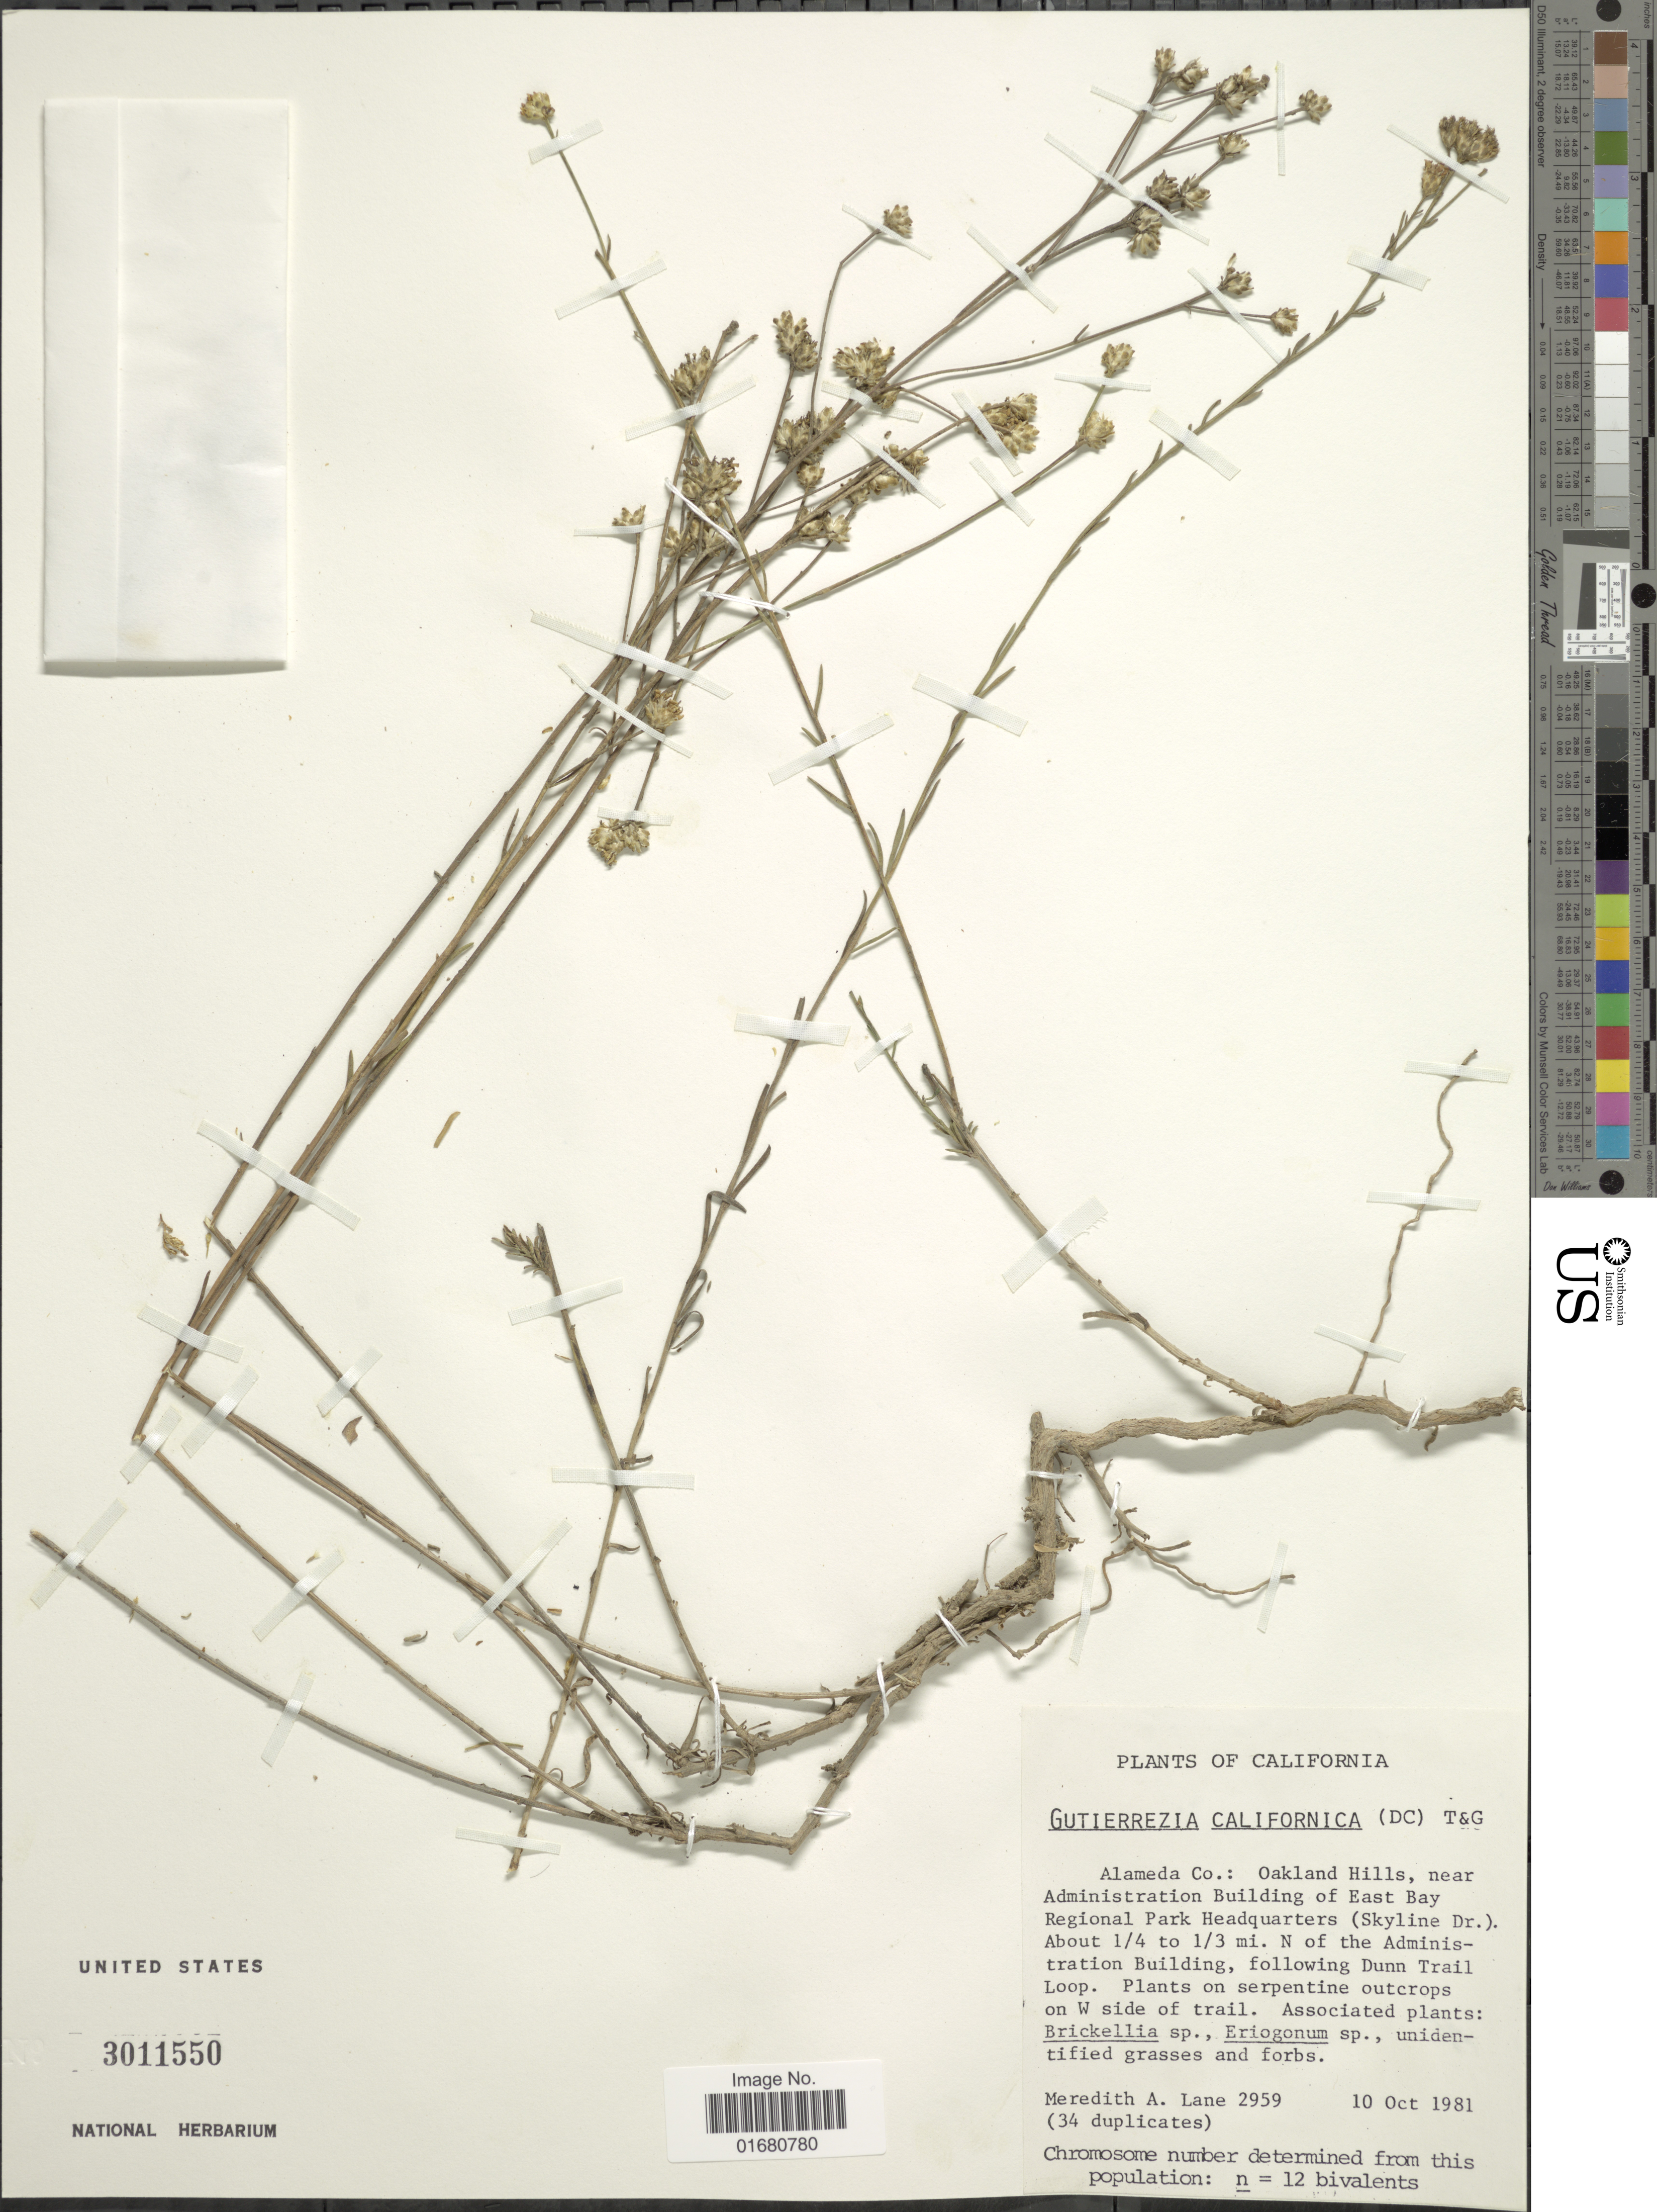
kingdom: Plantae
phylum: Tracheophyta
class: Magnoliopsida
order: Asterales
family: Asteraceae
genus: Gutierrezia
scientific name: Gutierrezia californica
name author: Torr. & A. Gray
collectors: M. A. Lane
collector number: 2959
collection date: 1981-10-10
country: United States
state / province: California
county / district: Alameda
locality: Alameda Co.: Oakland Hills, near Administration Building of East Bay Regional Park Headquarters, About ¼ to 1/3 [unsure placement] mi. N of the Administration Building, following Dunn Trail Loop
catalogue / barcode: US 3011550